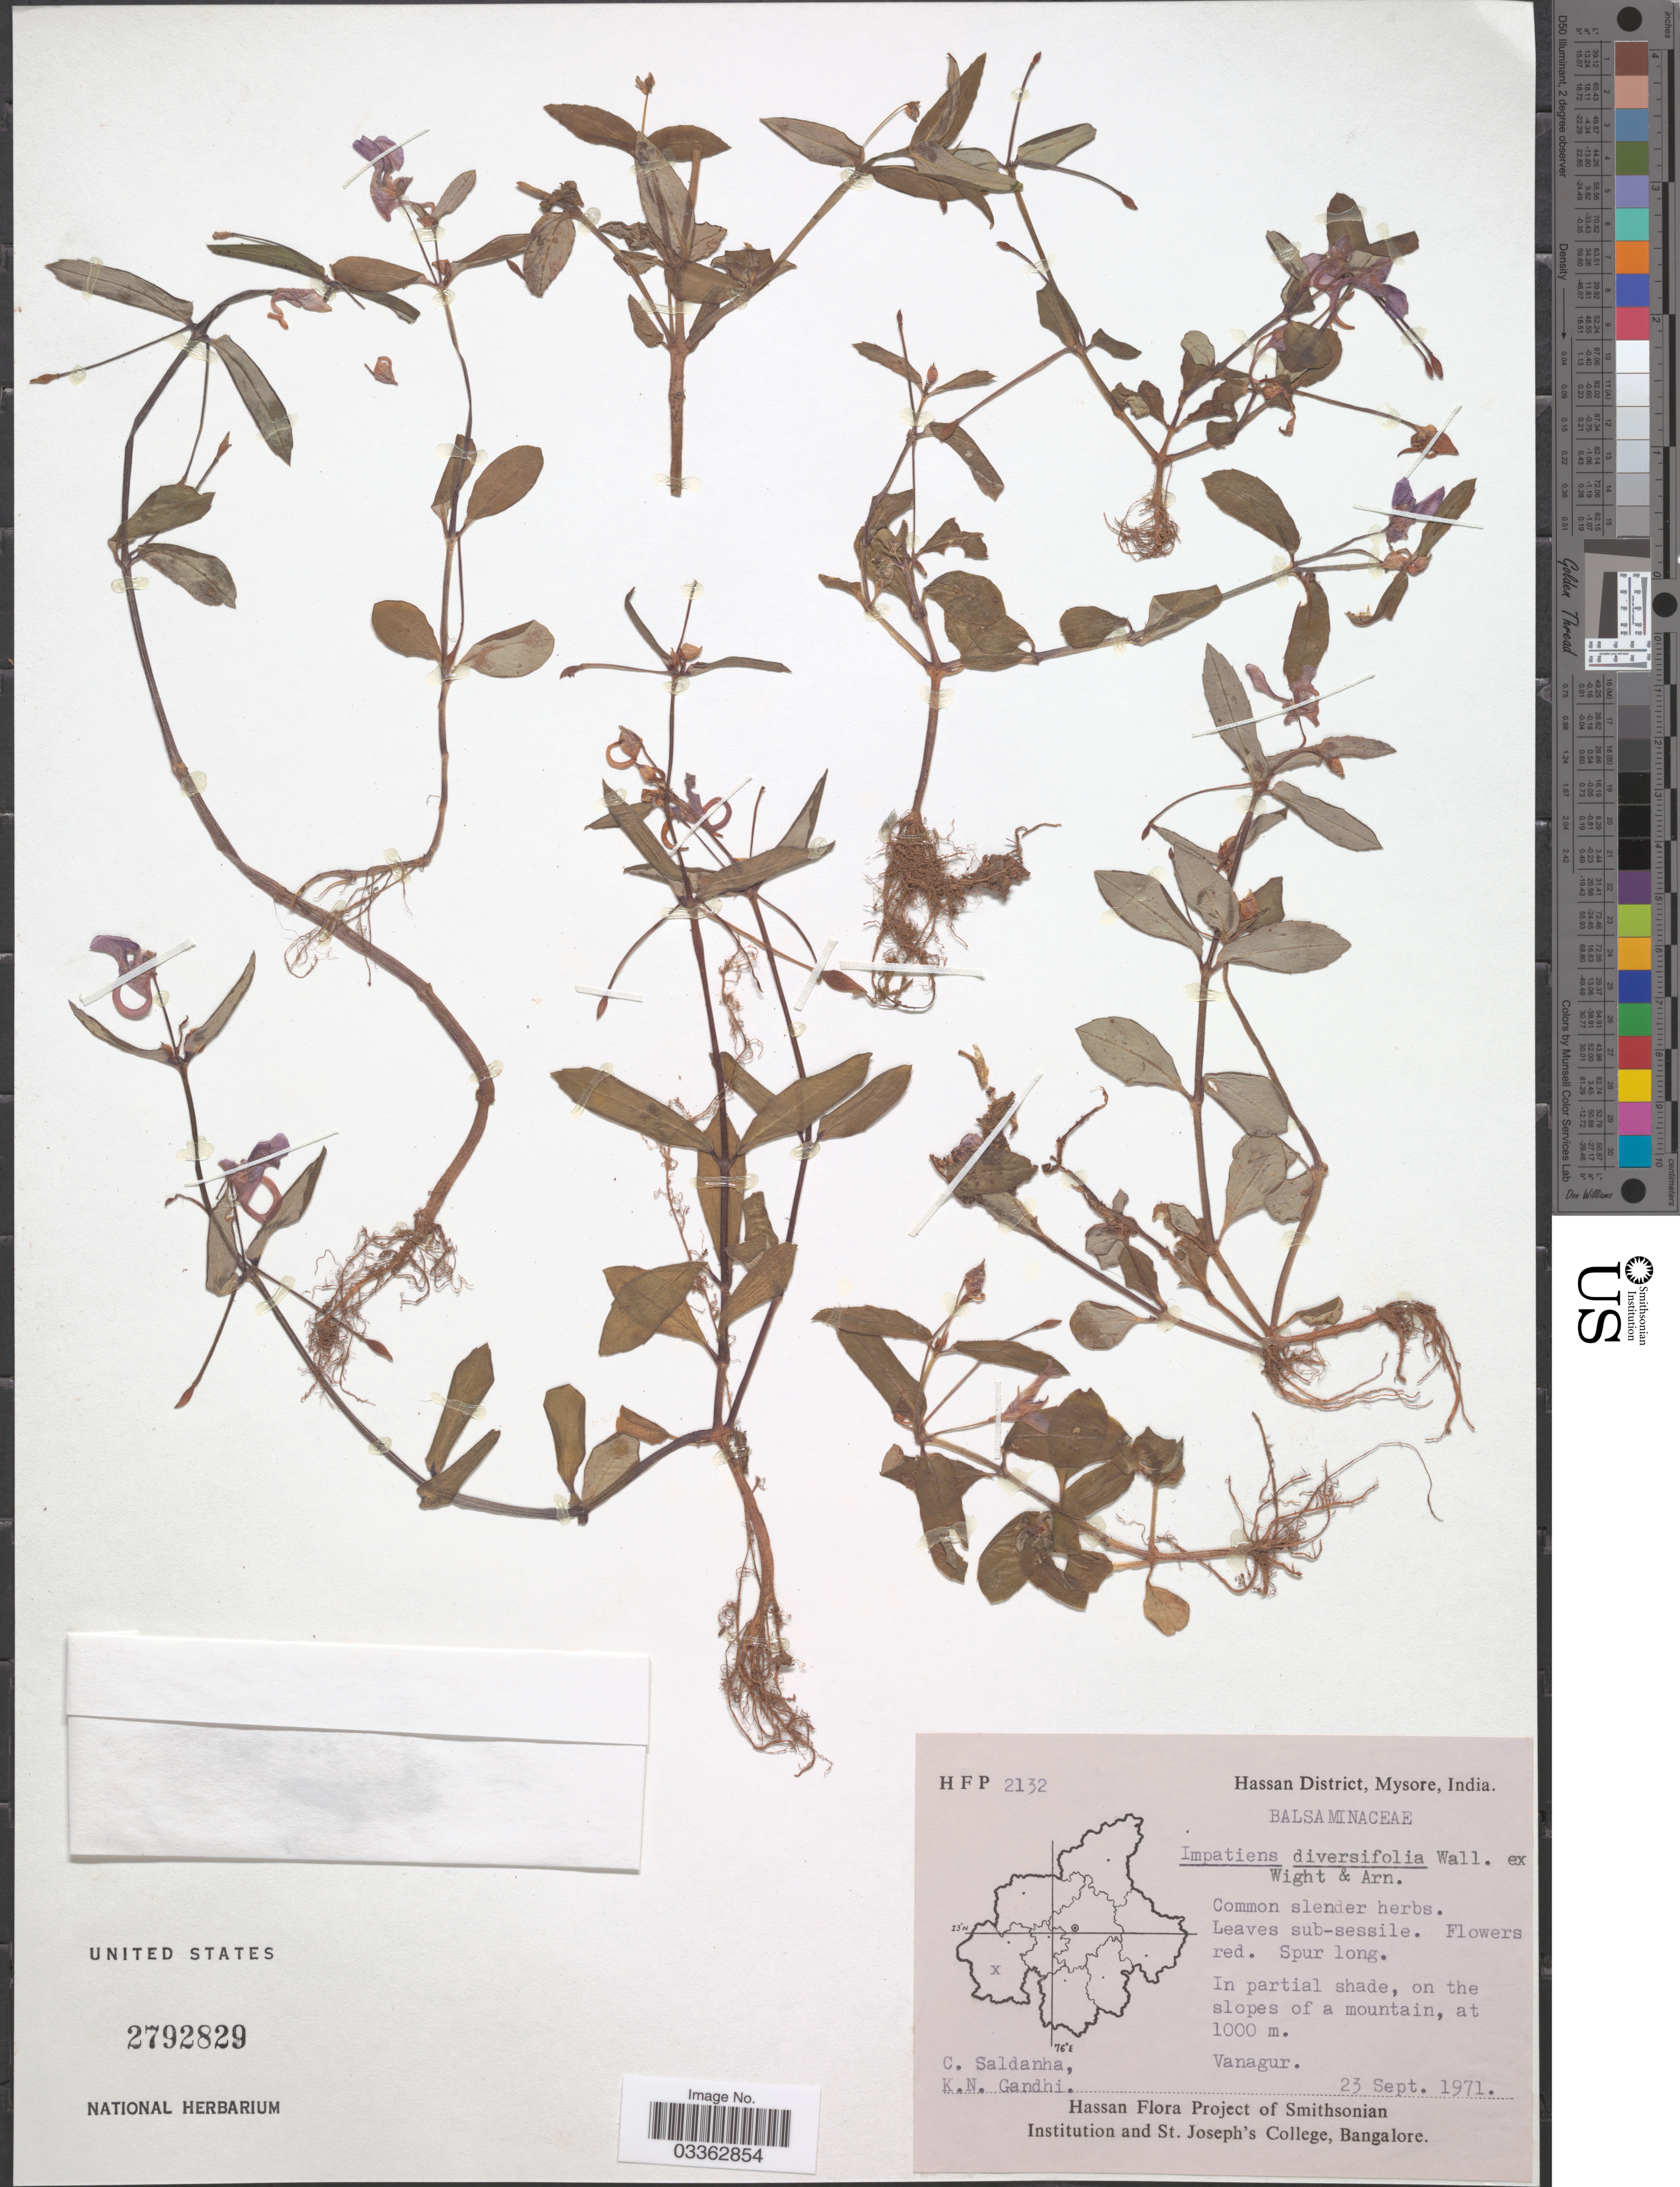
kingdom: Plantae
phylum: Tracheophyta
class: Magnoliopsida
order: Ericales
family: Balsaminaceae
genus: Impatiens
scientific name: Impatiens diversifolia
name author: B. Heyne ex in Wight & Arn.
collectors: C. Saldanha & K. N. Gandhi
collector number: HFP 2132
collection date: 1971-09-23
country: India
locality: Hassan District, Mysore. Vanagur.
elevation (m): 1000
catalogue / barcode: US 2792829